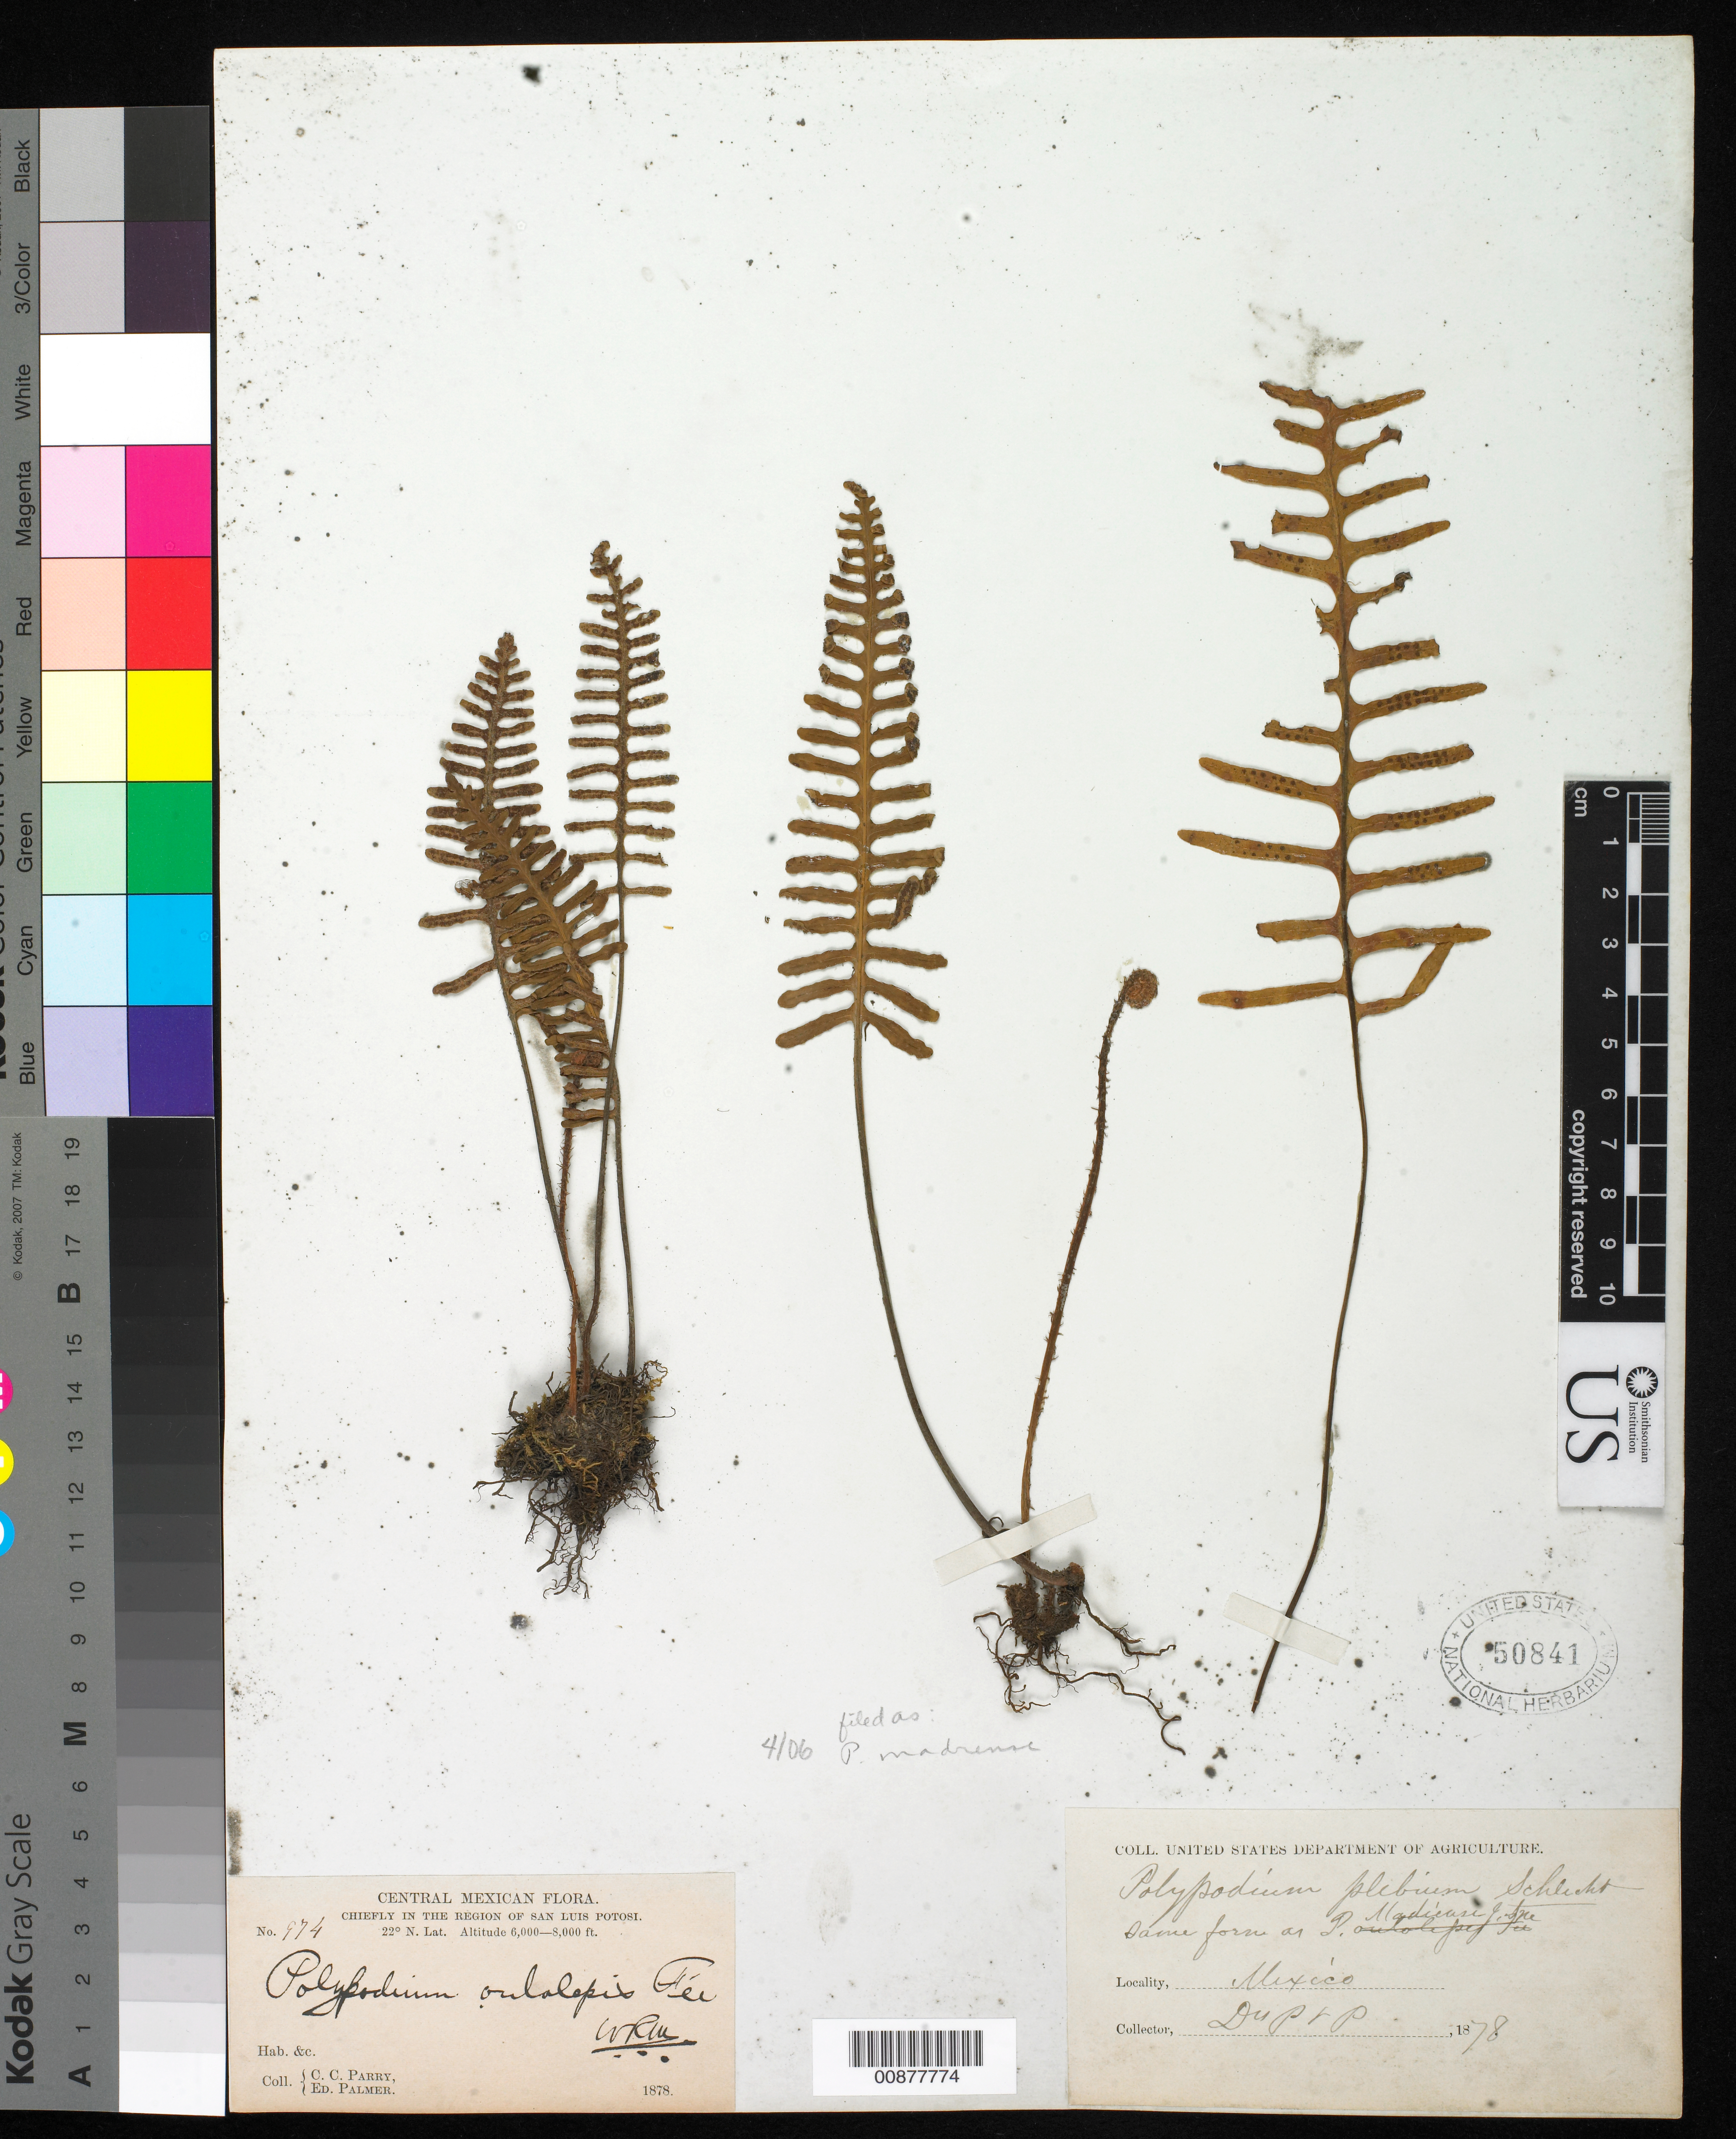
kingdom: Plantae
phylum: Tracheophyta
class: Polypodiopsida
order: Polypodiales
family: Polypodiaceae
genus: Pleopeltis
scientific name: Pleopeltis madrense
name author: (J. Sm.) A.R. Sm. & Tejero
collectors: C. C. Parry & E. Palmer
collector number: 974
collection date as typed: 1878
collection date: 1878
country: Mexico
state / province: San Luis Potosí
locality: Chiefly in the region of San Luis Potosí.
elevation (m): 1829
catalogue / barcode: US 50841